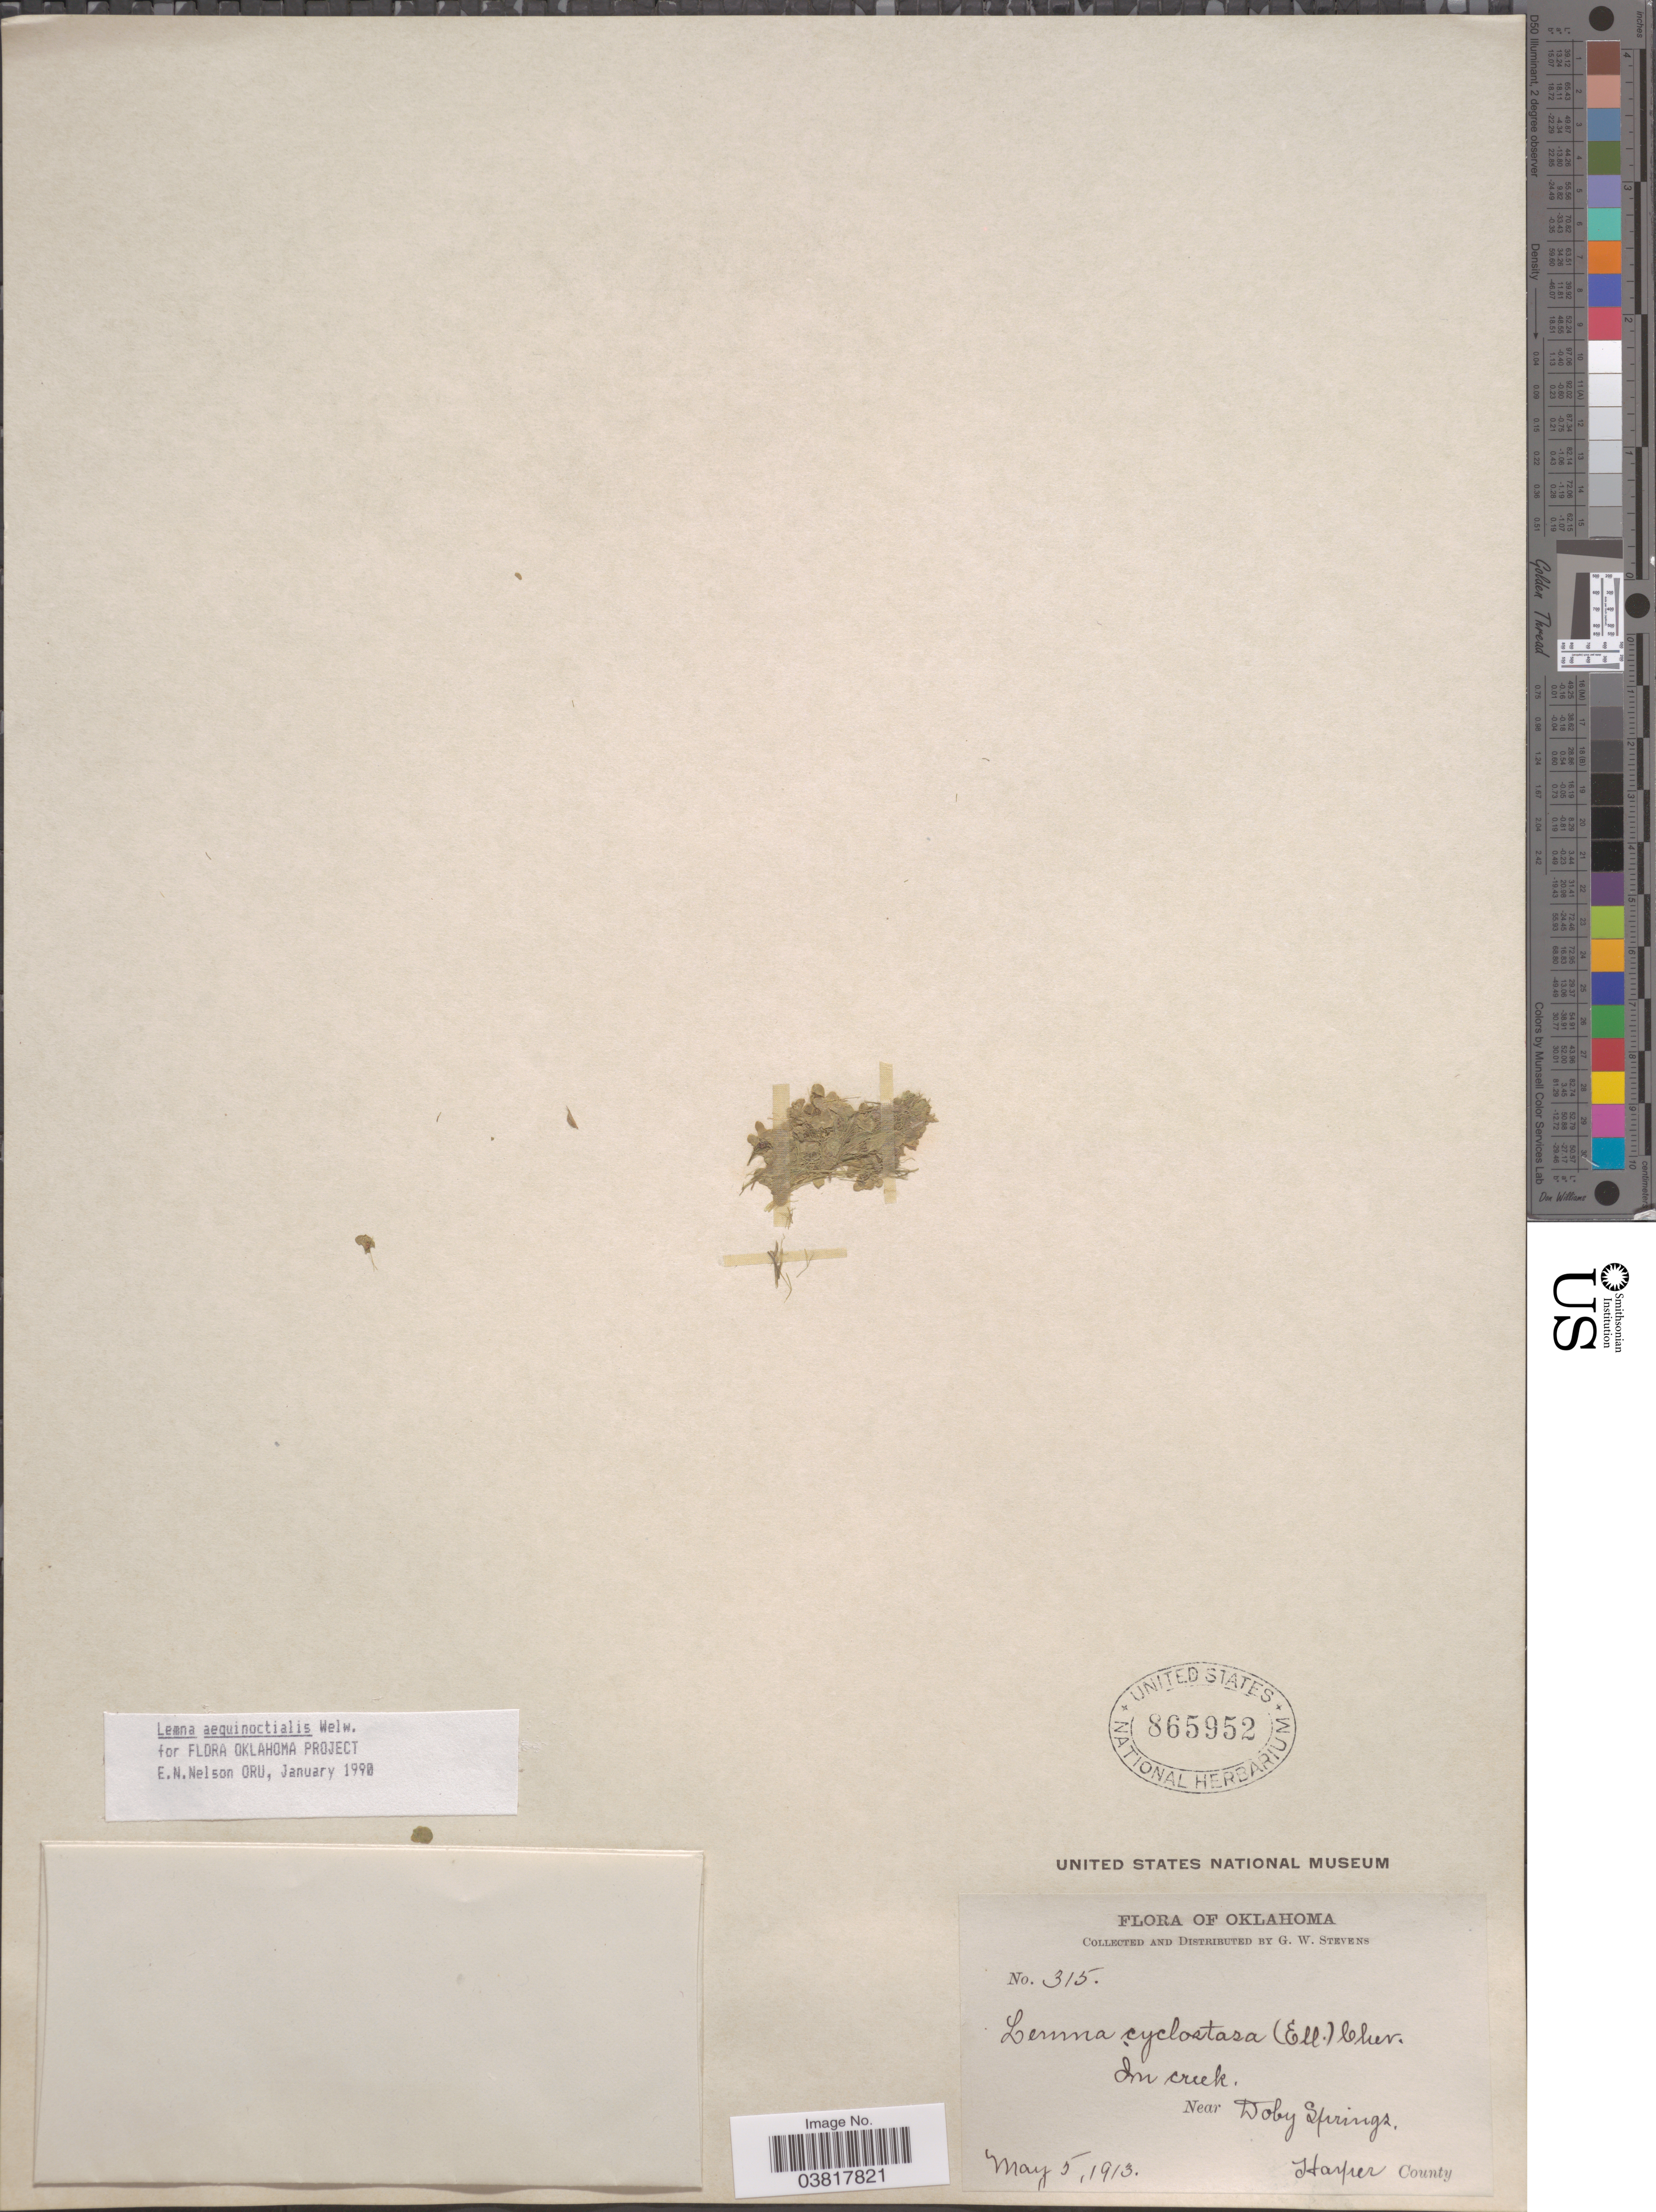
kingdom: Plantae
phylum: Tracheophyta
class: Liliopsida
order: Alismatales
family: Araceae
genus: Lemna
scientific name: Lemna valdiviana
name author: Phil.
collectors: G. W. Stevens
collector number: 315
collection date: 1913-05-05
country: United States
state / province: Oklahoma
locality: In creek, near Doby Springs, Harper County.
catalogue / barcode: US 865952